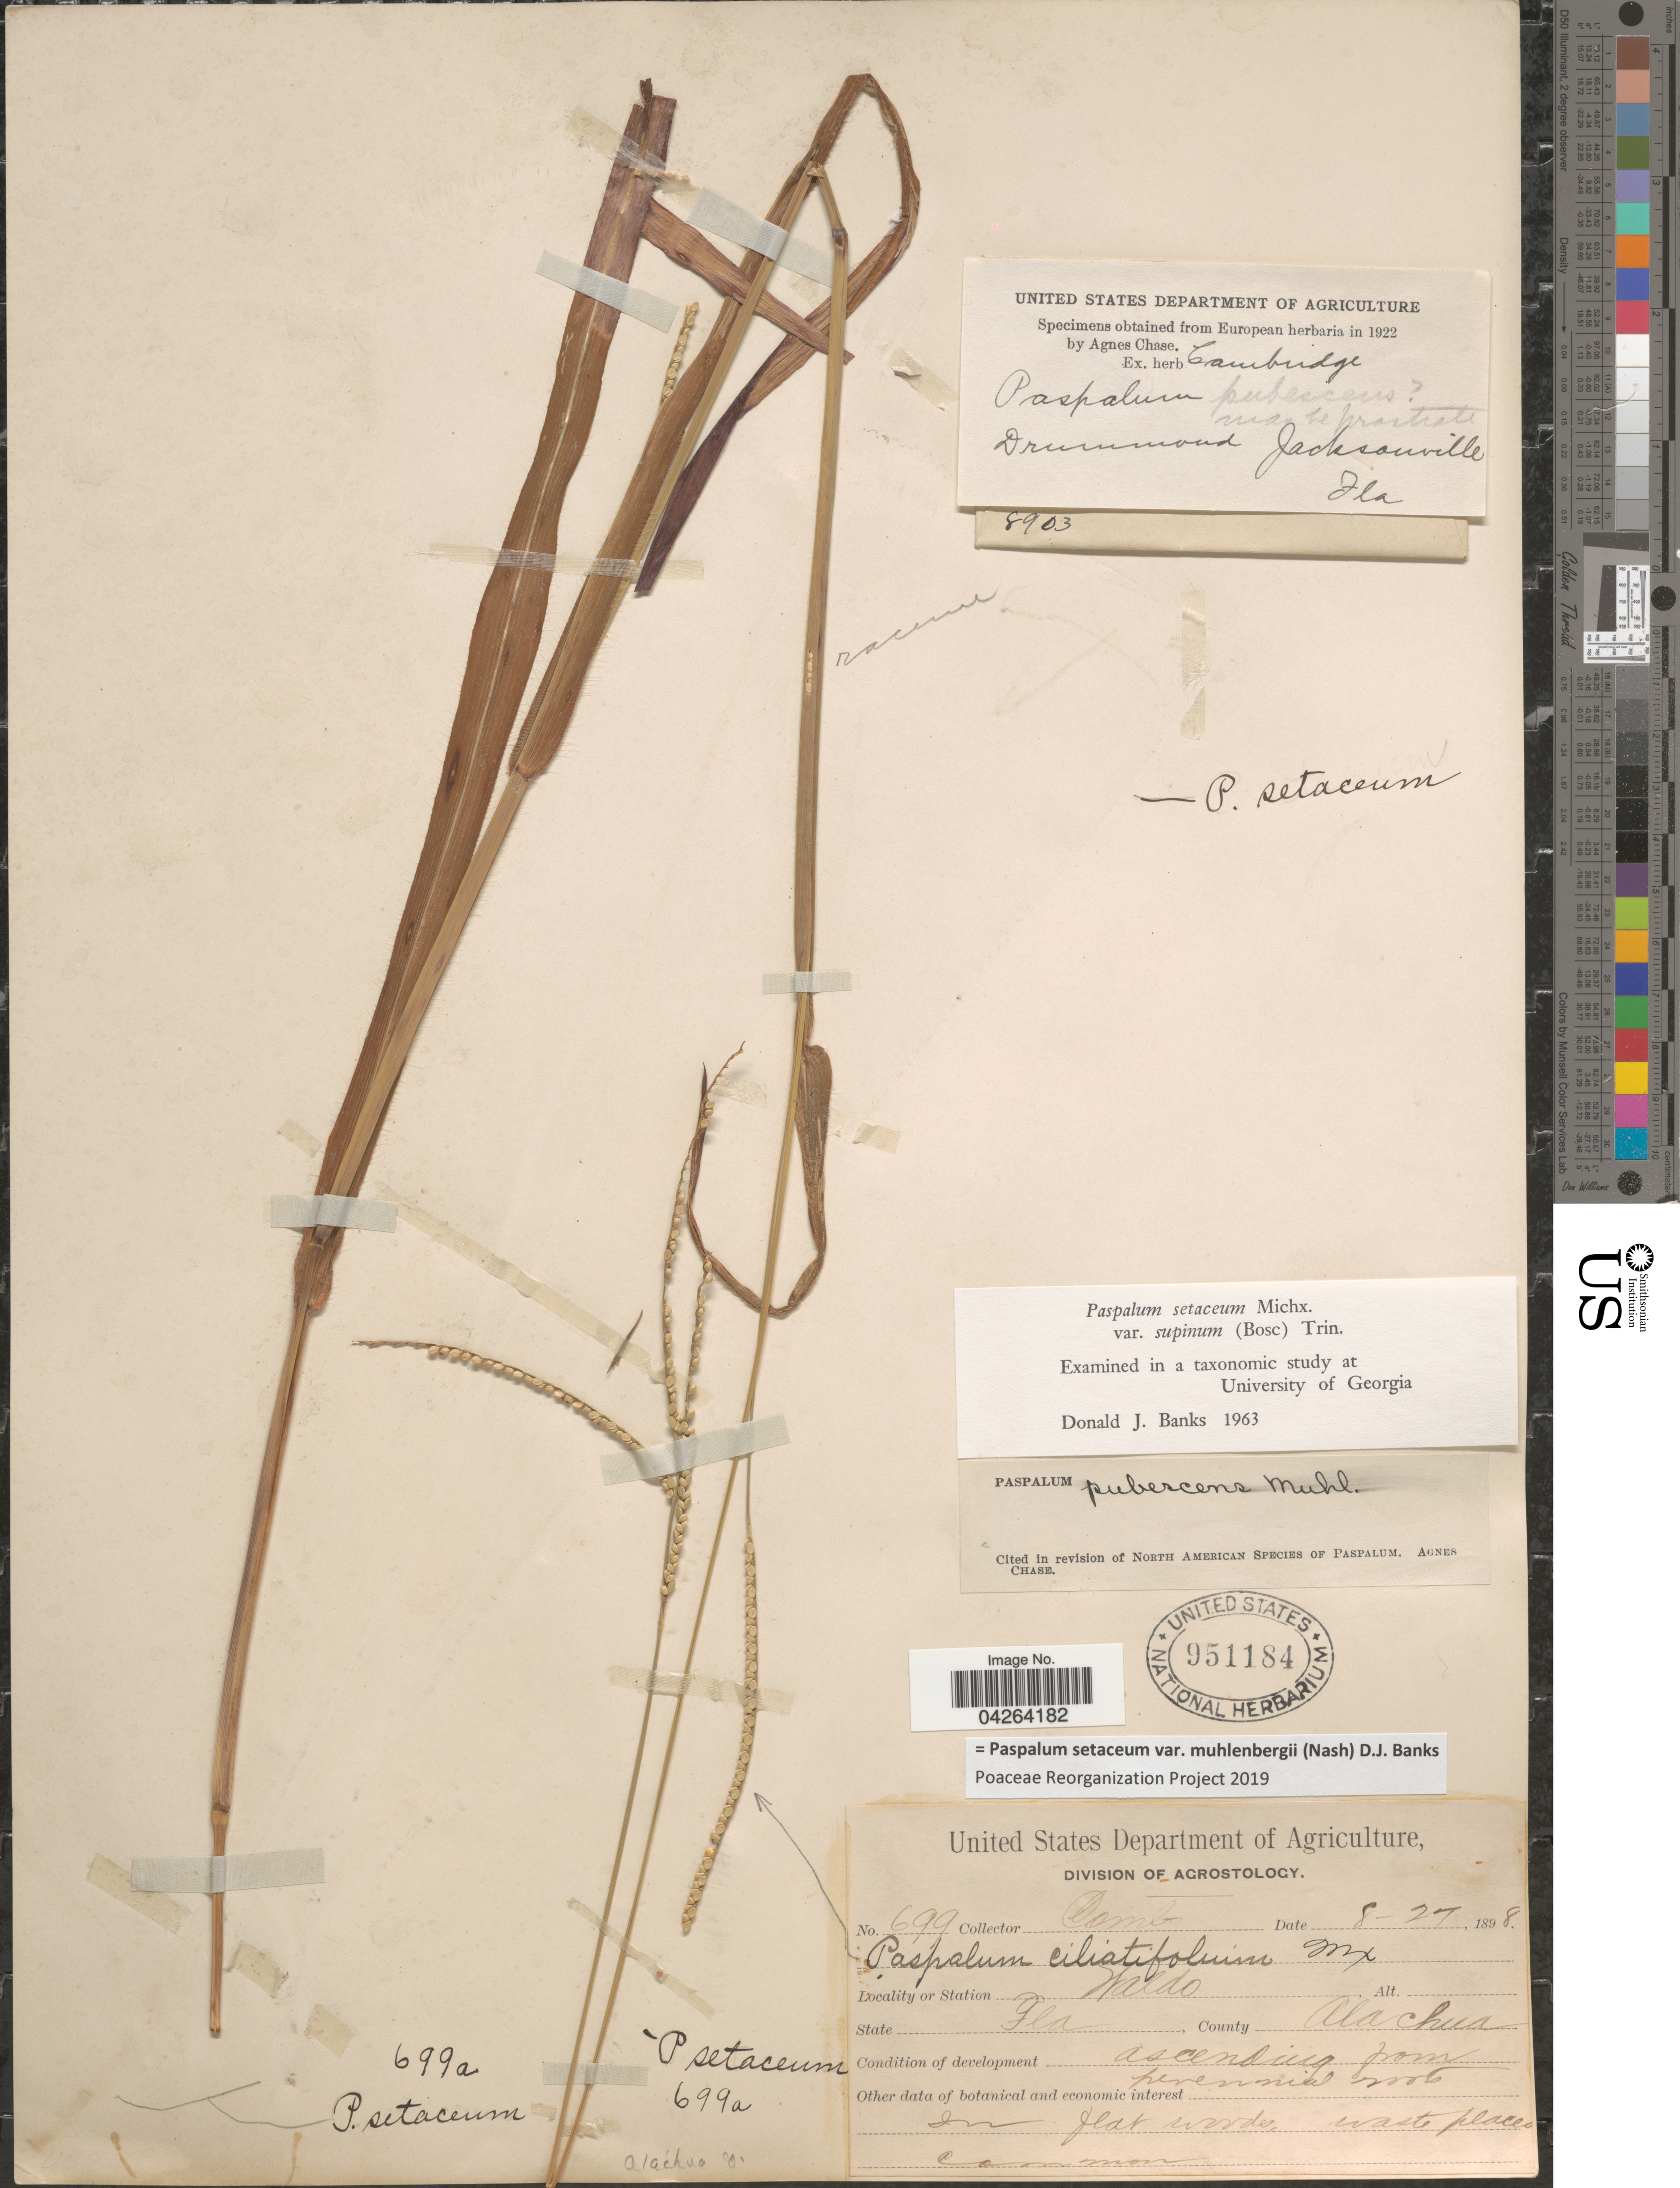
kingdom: Plantae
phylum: Tracheophyta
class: Liliopsida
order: Poales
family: Poaceae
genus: Paspalum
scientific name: Paspalum setaceum var. muhlenbergii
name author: (Nash) D.J. Banks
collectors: -. Combs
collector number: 699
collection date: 1898-08-27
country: United States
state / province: Florida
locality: Waldo. County Alachua.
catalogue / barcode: US 951184-2